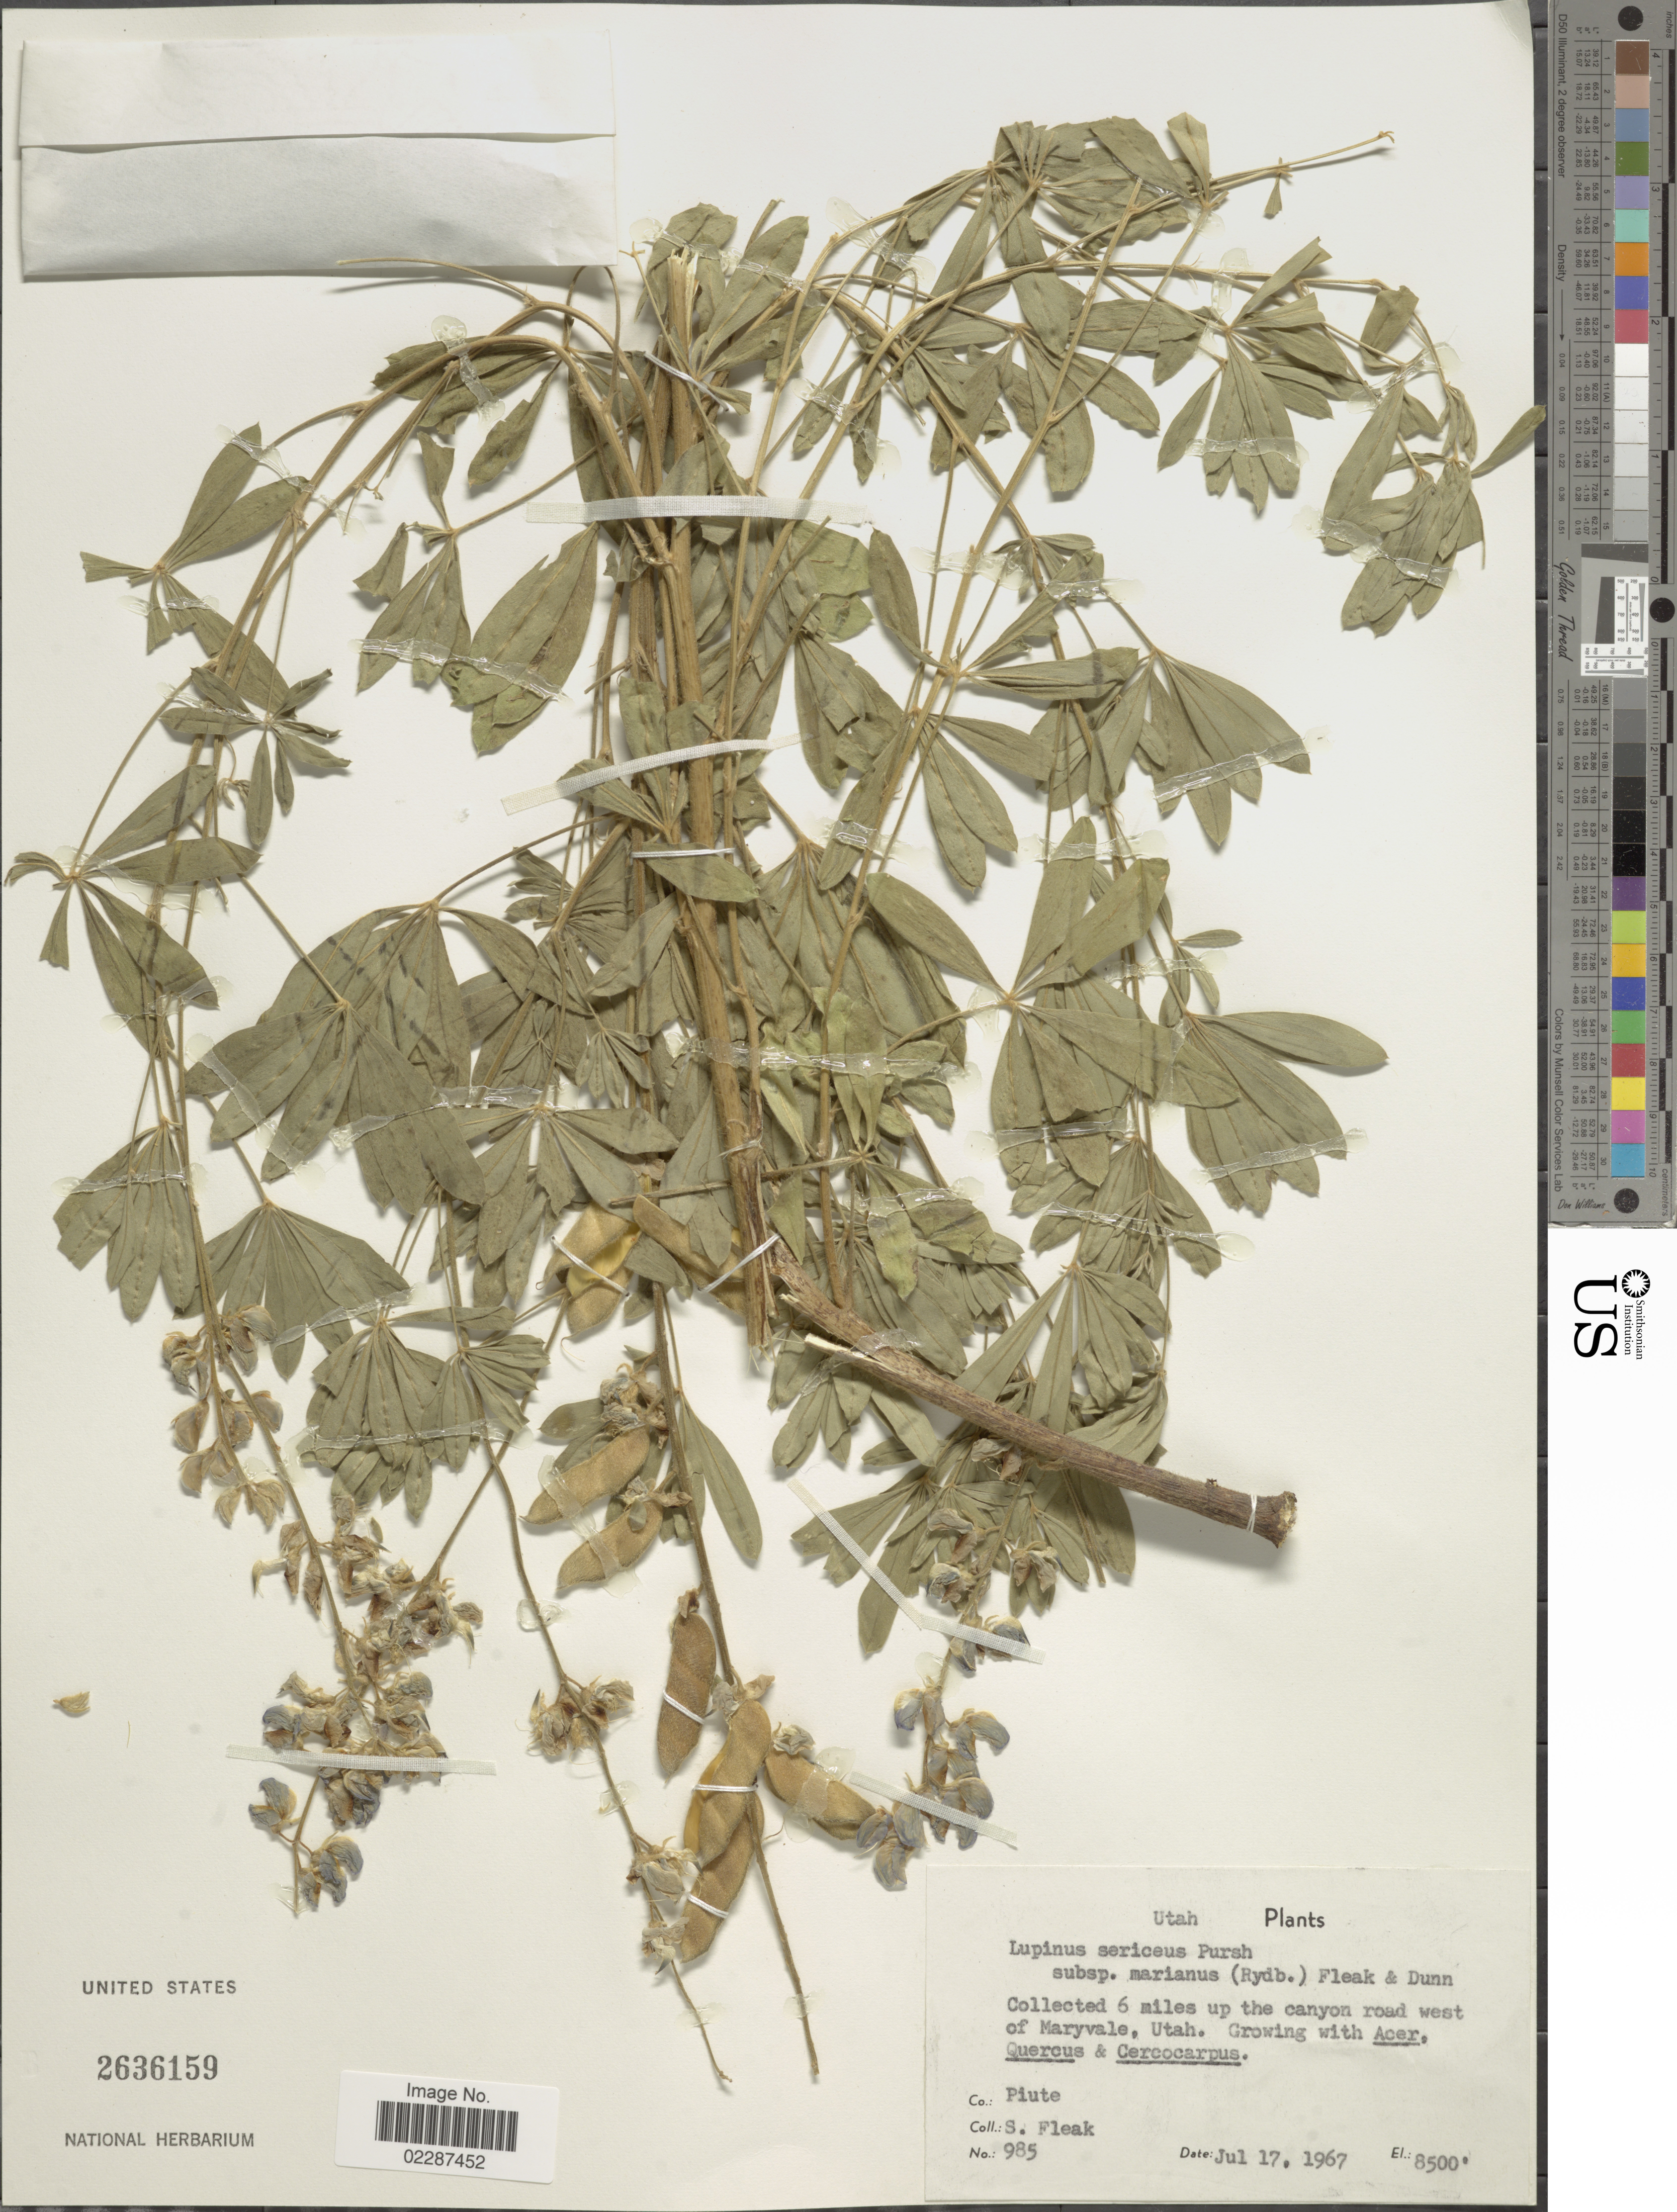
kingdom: Plantae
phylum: Tracheophyta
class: Magnoliopsida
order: Fabales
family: Fabaceae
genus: Lupinus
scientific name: Lupinus sericeus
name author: Pursh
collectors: L. Fleak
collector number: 985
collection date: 1967-07-17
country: United States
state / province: Utah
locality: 6 miles up the canyon road west of Maryvale, Co. Piute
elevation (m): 2591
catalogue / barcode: US 2636159